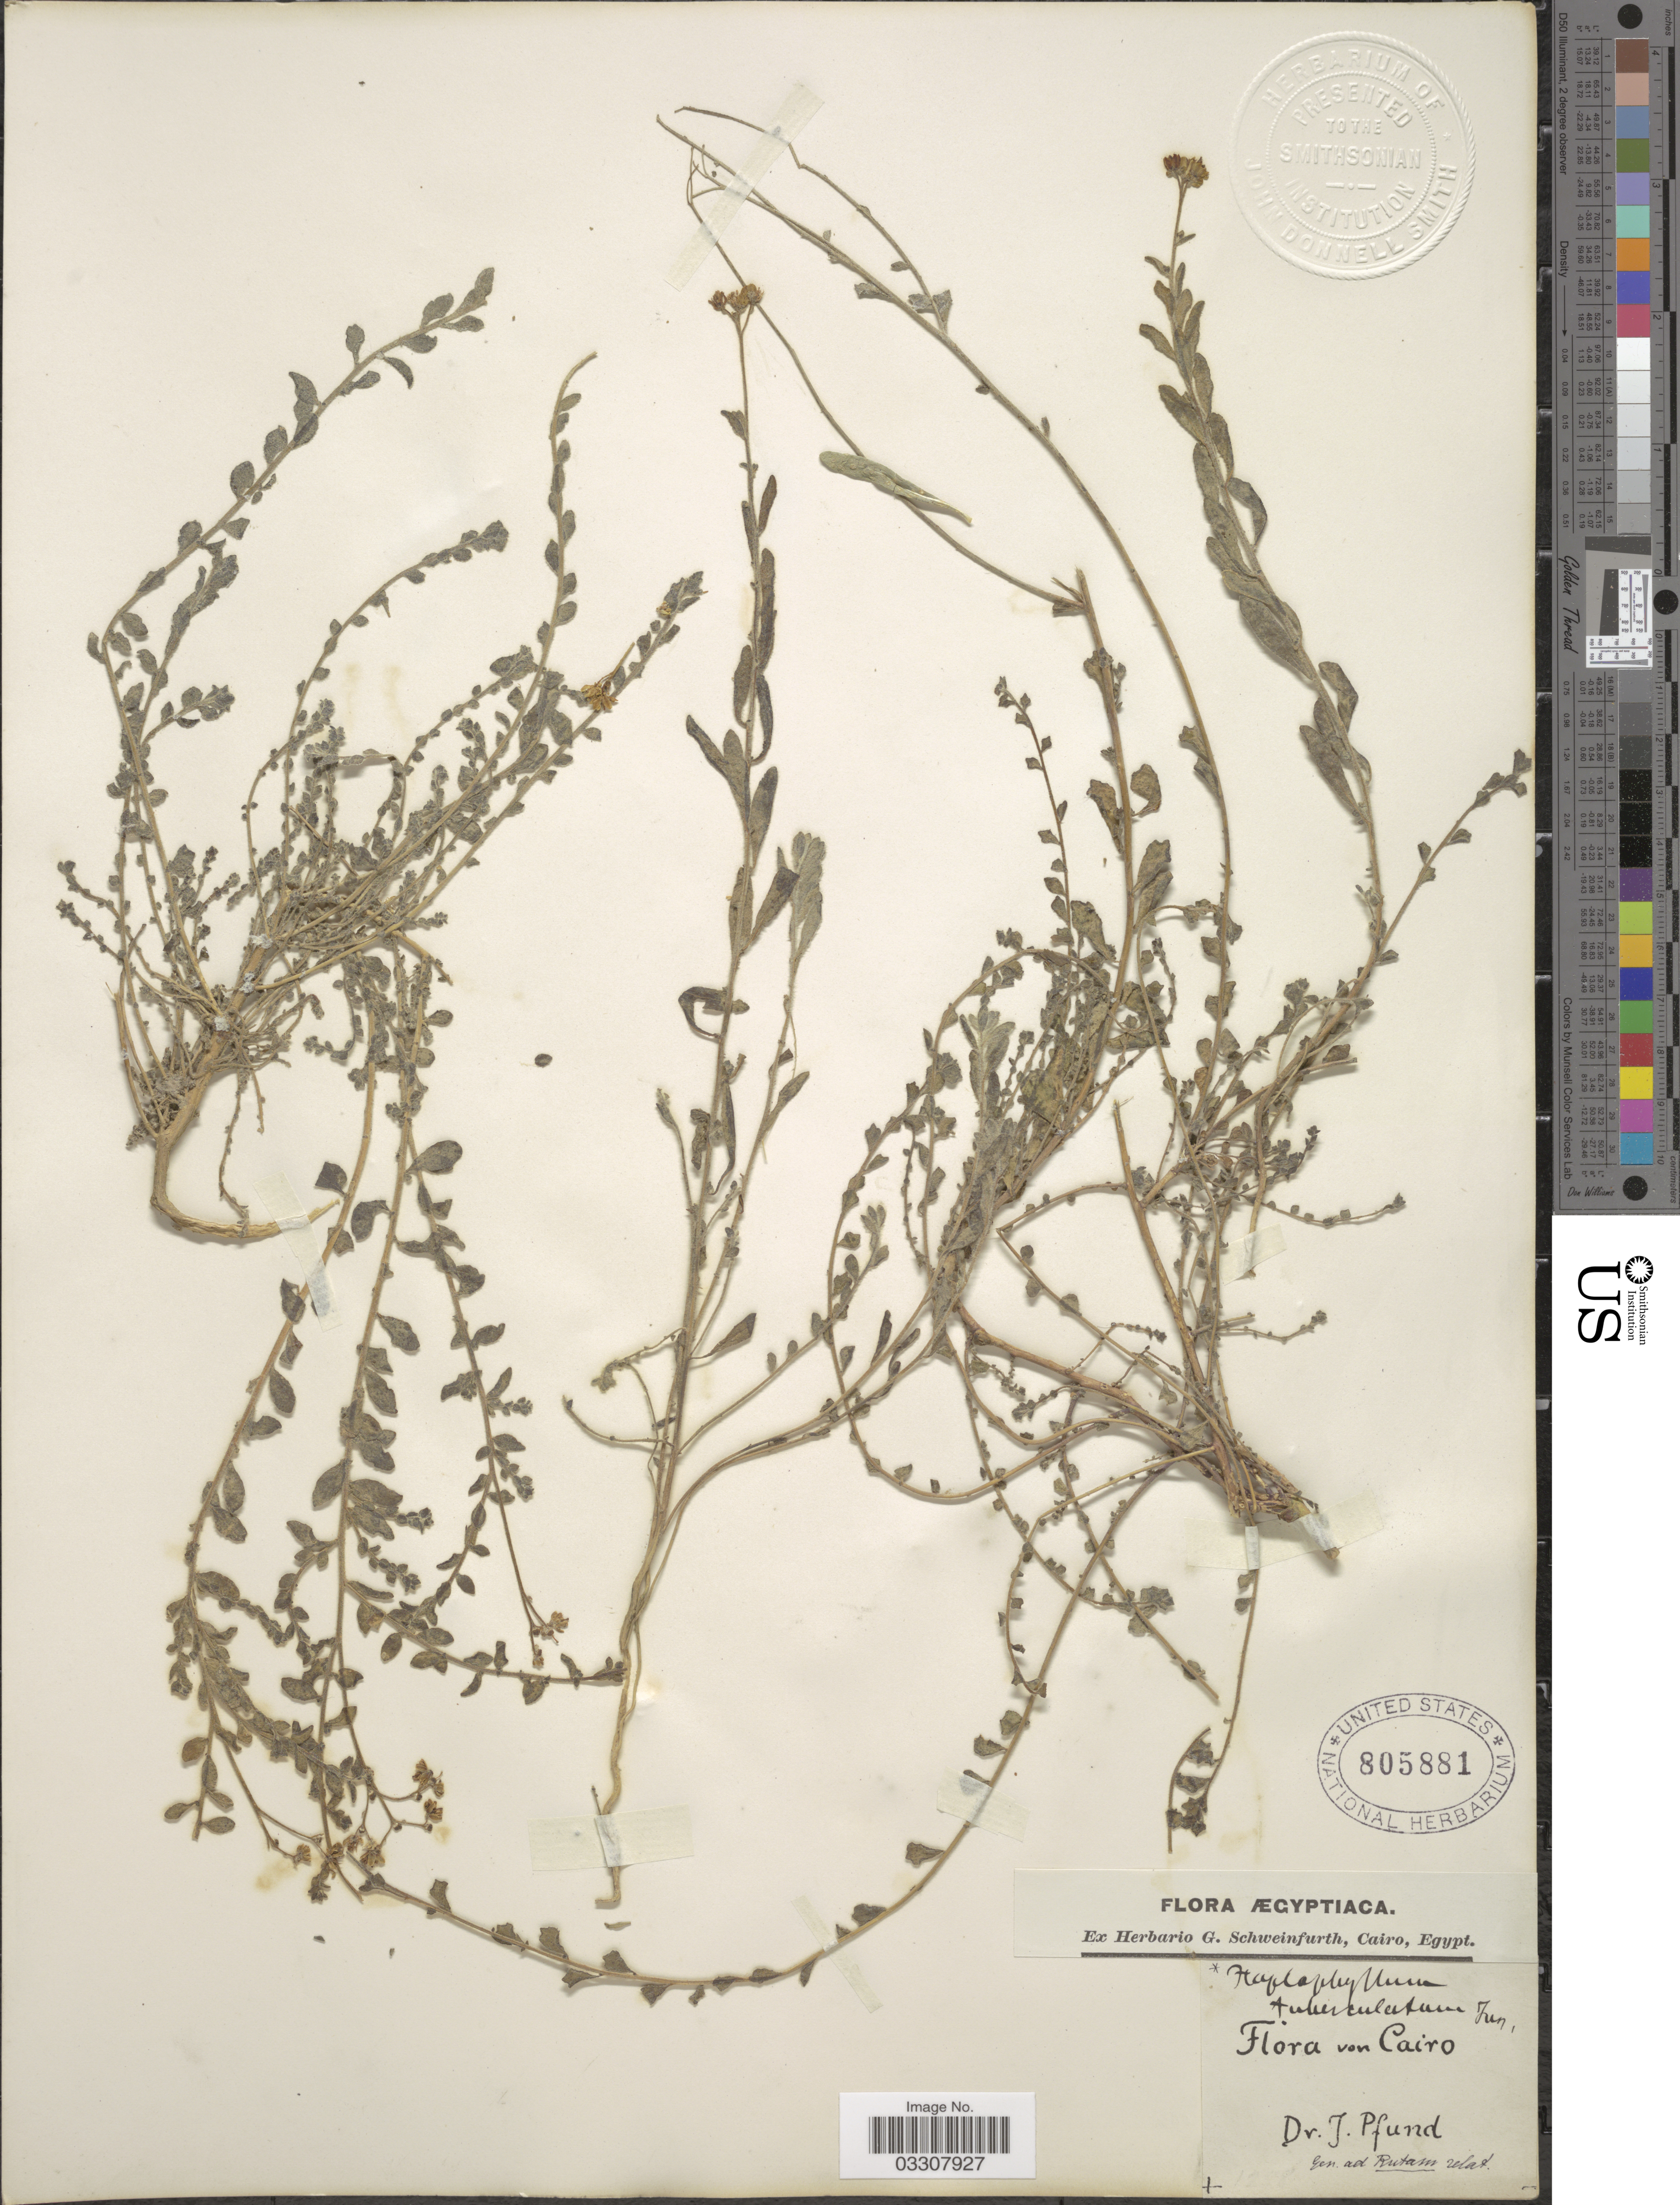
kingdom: Plantae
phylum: Tracheophyta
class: Magnoliopsida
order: Sapindales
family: Rutaceae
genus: Haplophyllum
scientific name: Haplophyllum tuberculatum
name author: (Forssk.) A. Juss.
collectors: J. Pfund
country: Egypt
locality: Ægyptiaca. Cairo.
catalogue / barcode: US 805881